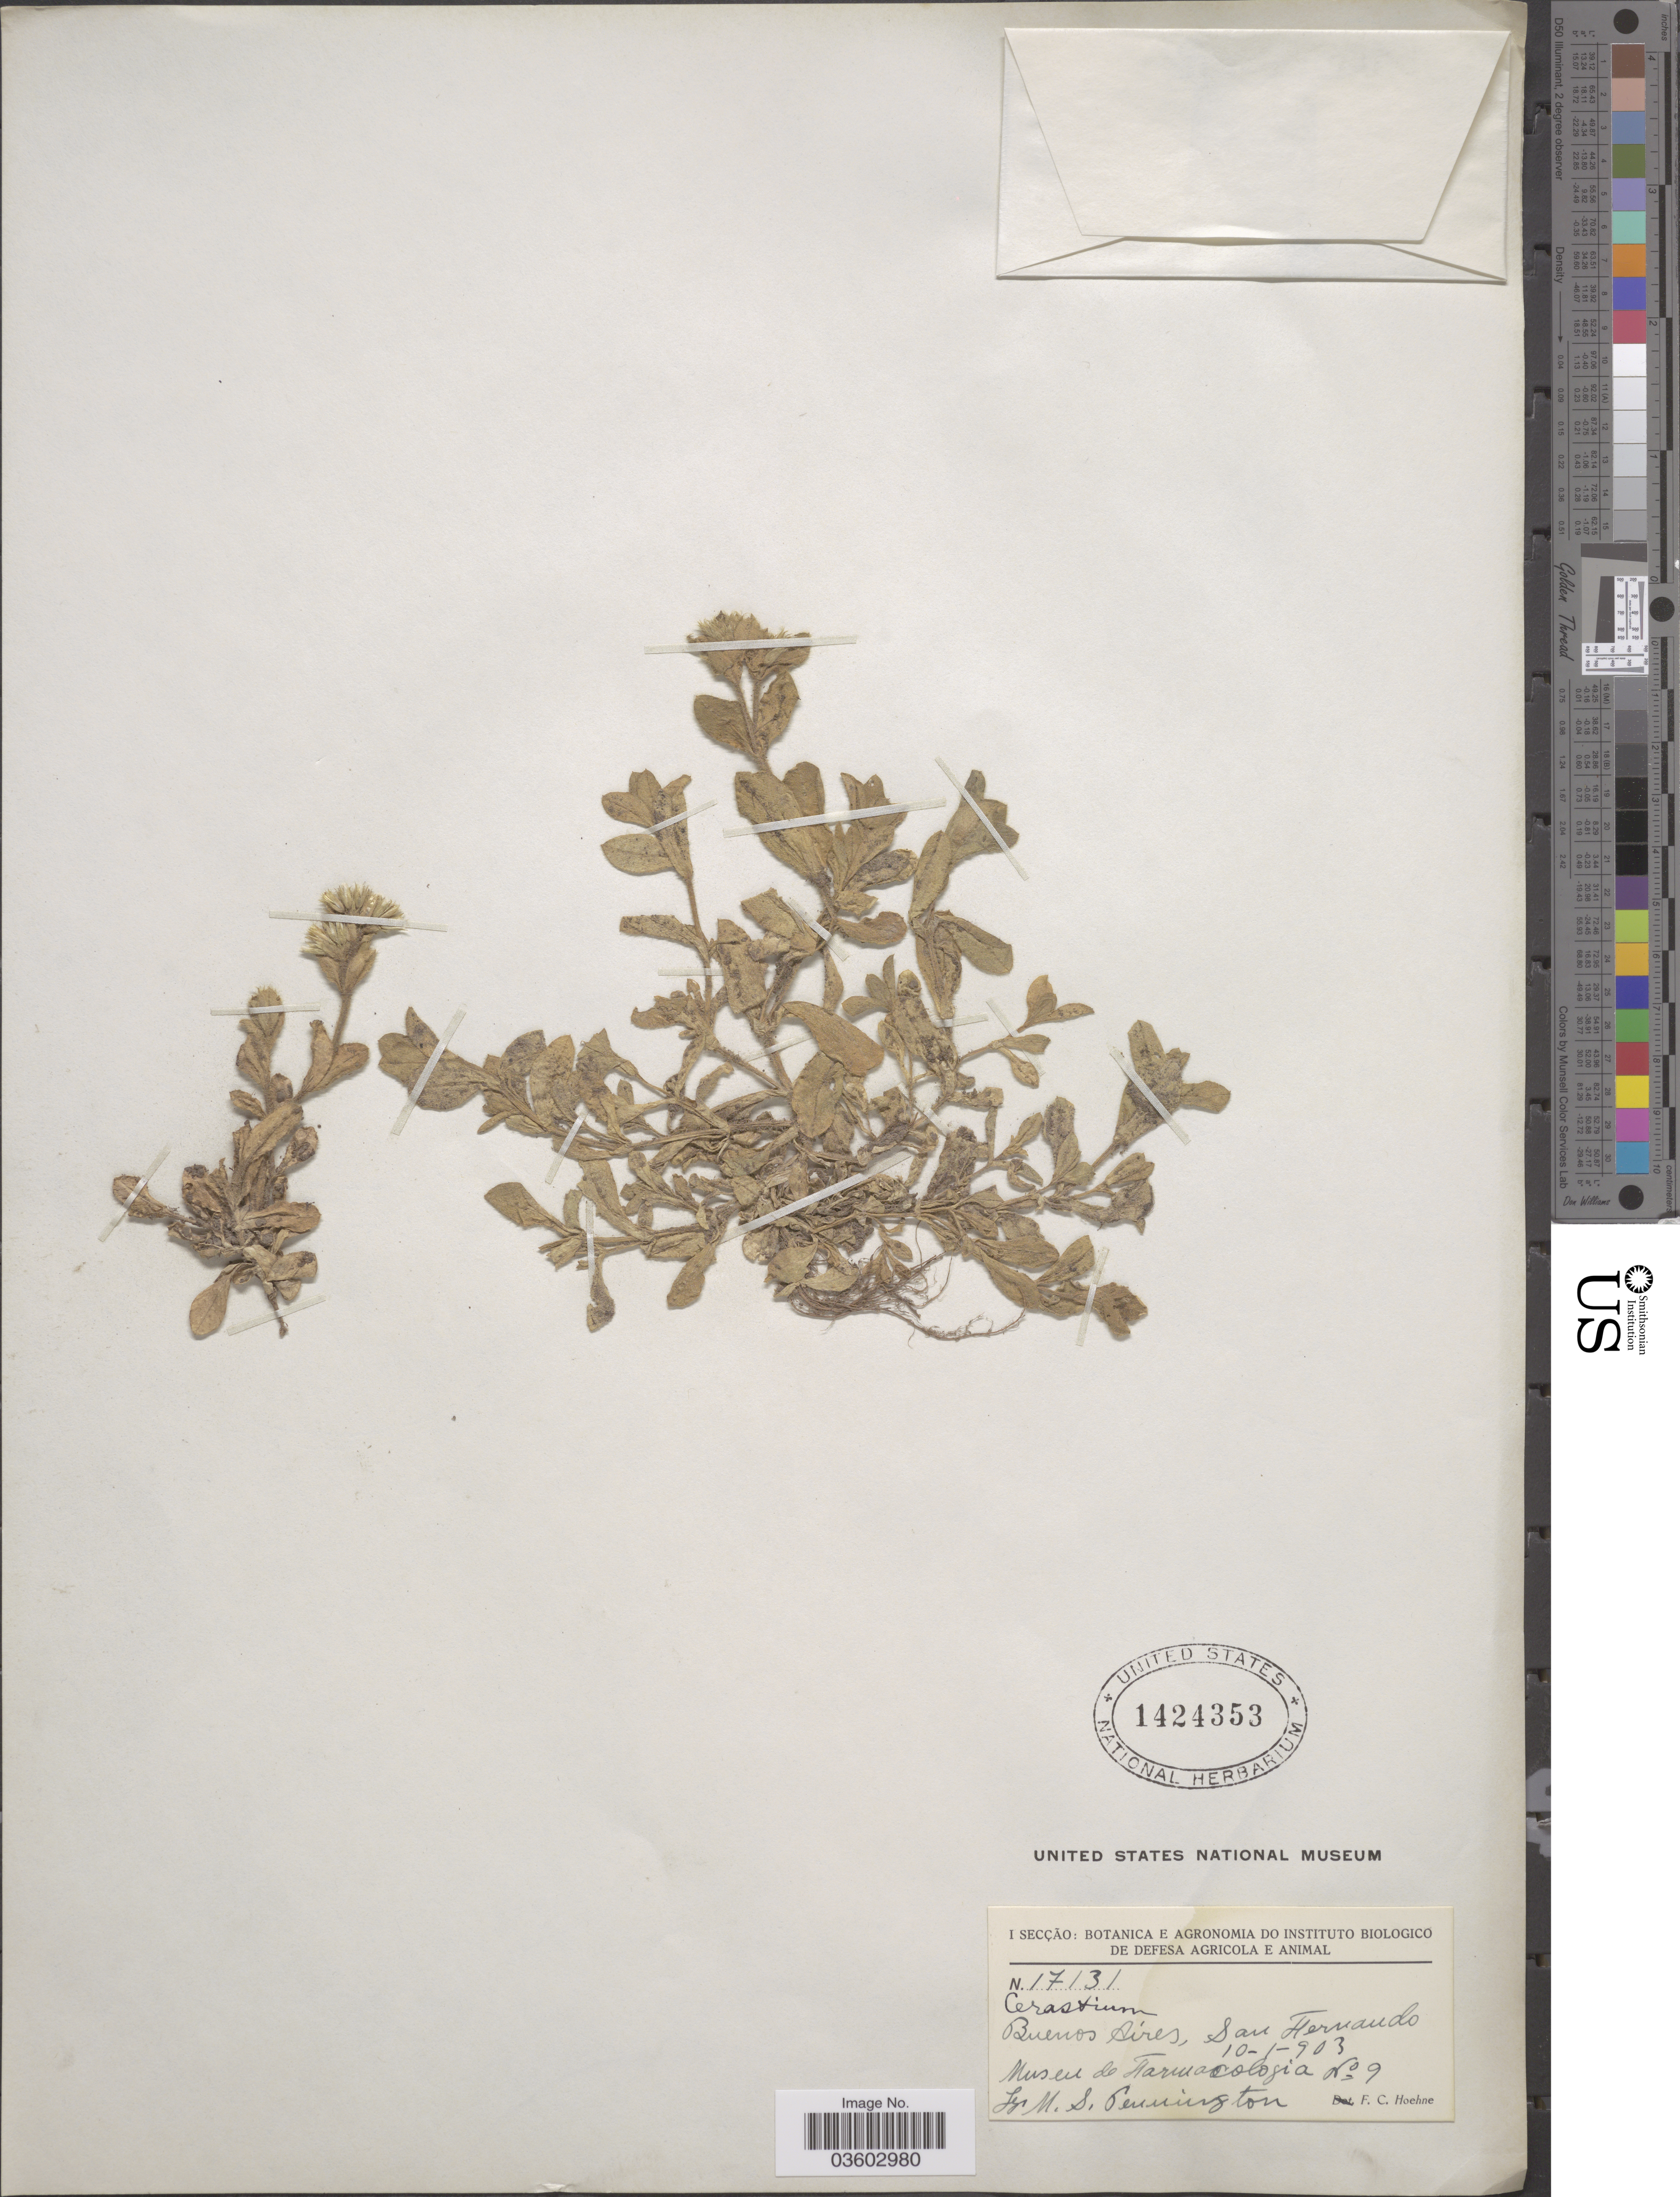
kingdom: Plantae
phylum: Tracheophyta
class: Magnoliopsida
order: Caryophyllales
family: Caryophyllaceae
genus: Cerastium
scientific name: Cerastium sp.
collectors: M. Pennington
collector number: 17131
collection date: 1903-01-10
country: Argentina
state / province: Buenos Aires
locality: San Fernando. Museu de Farmacologia no 9 [unsure placement].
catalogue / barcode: US 1424353